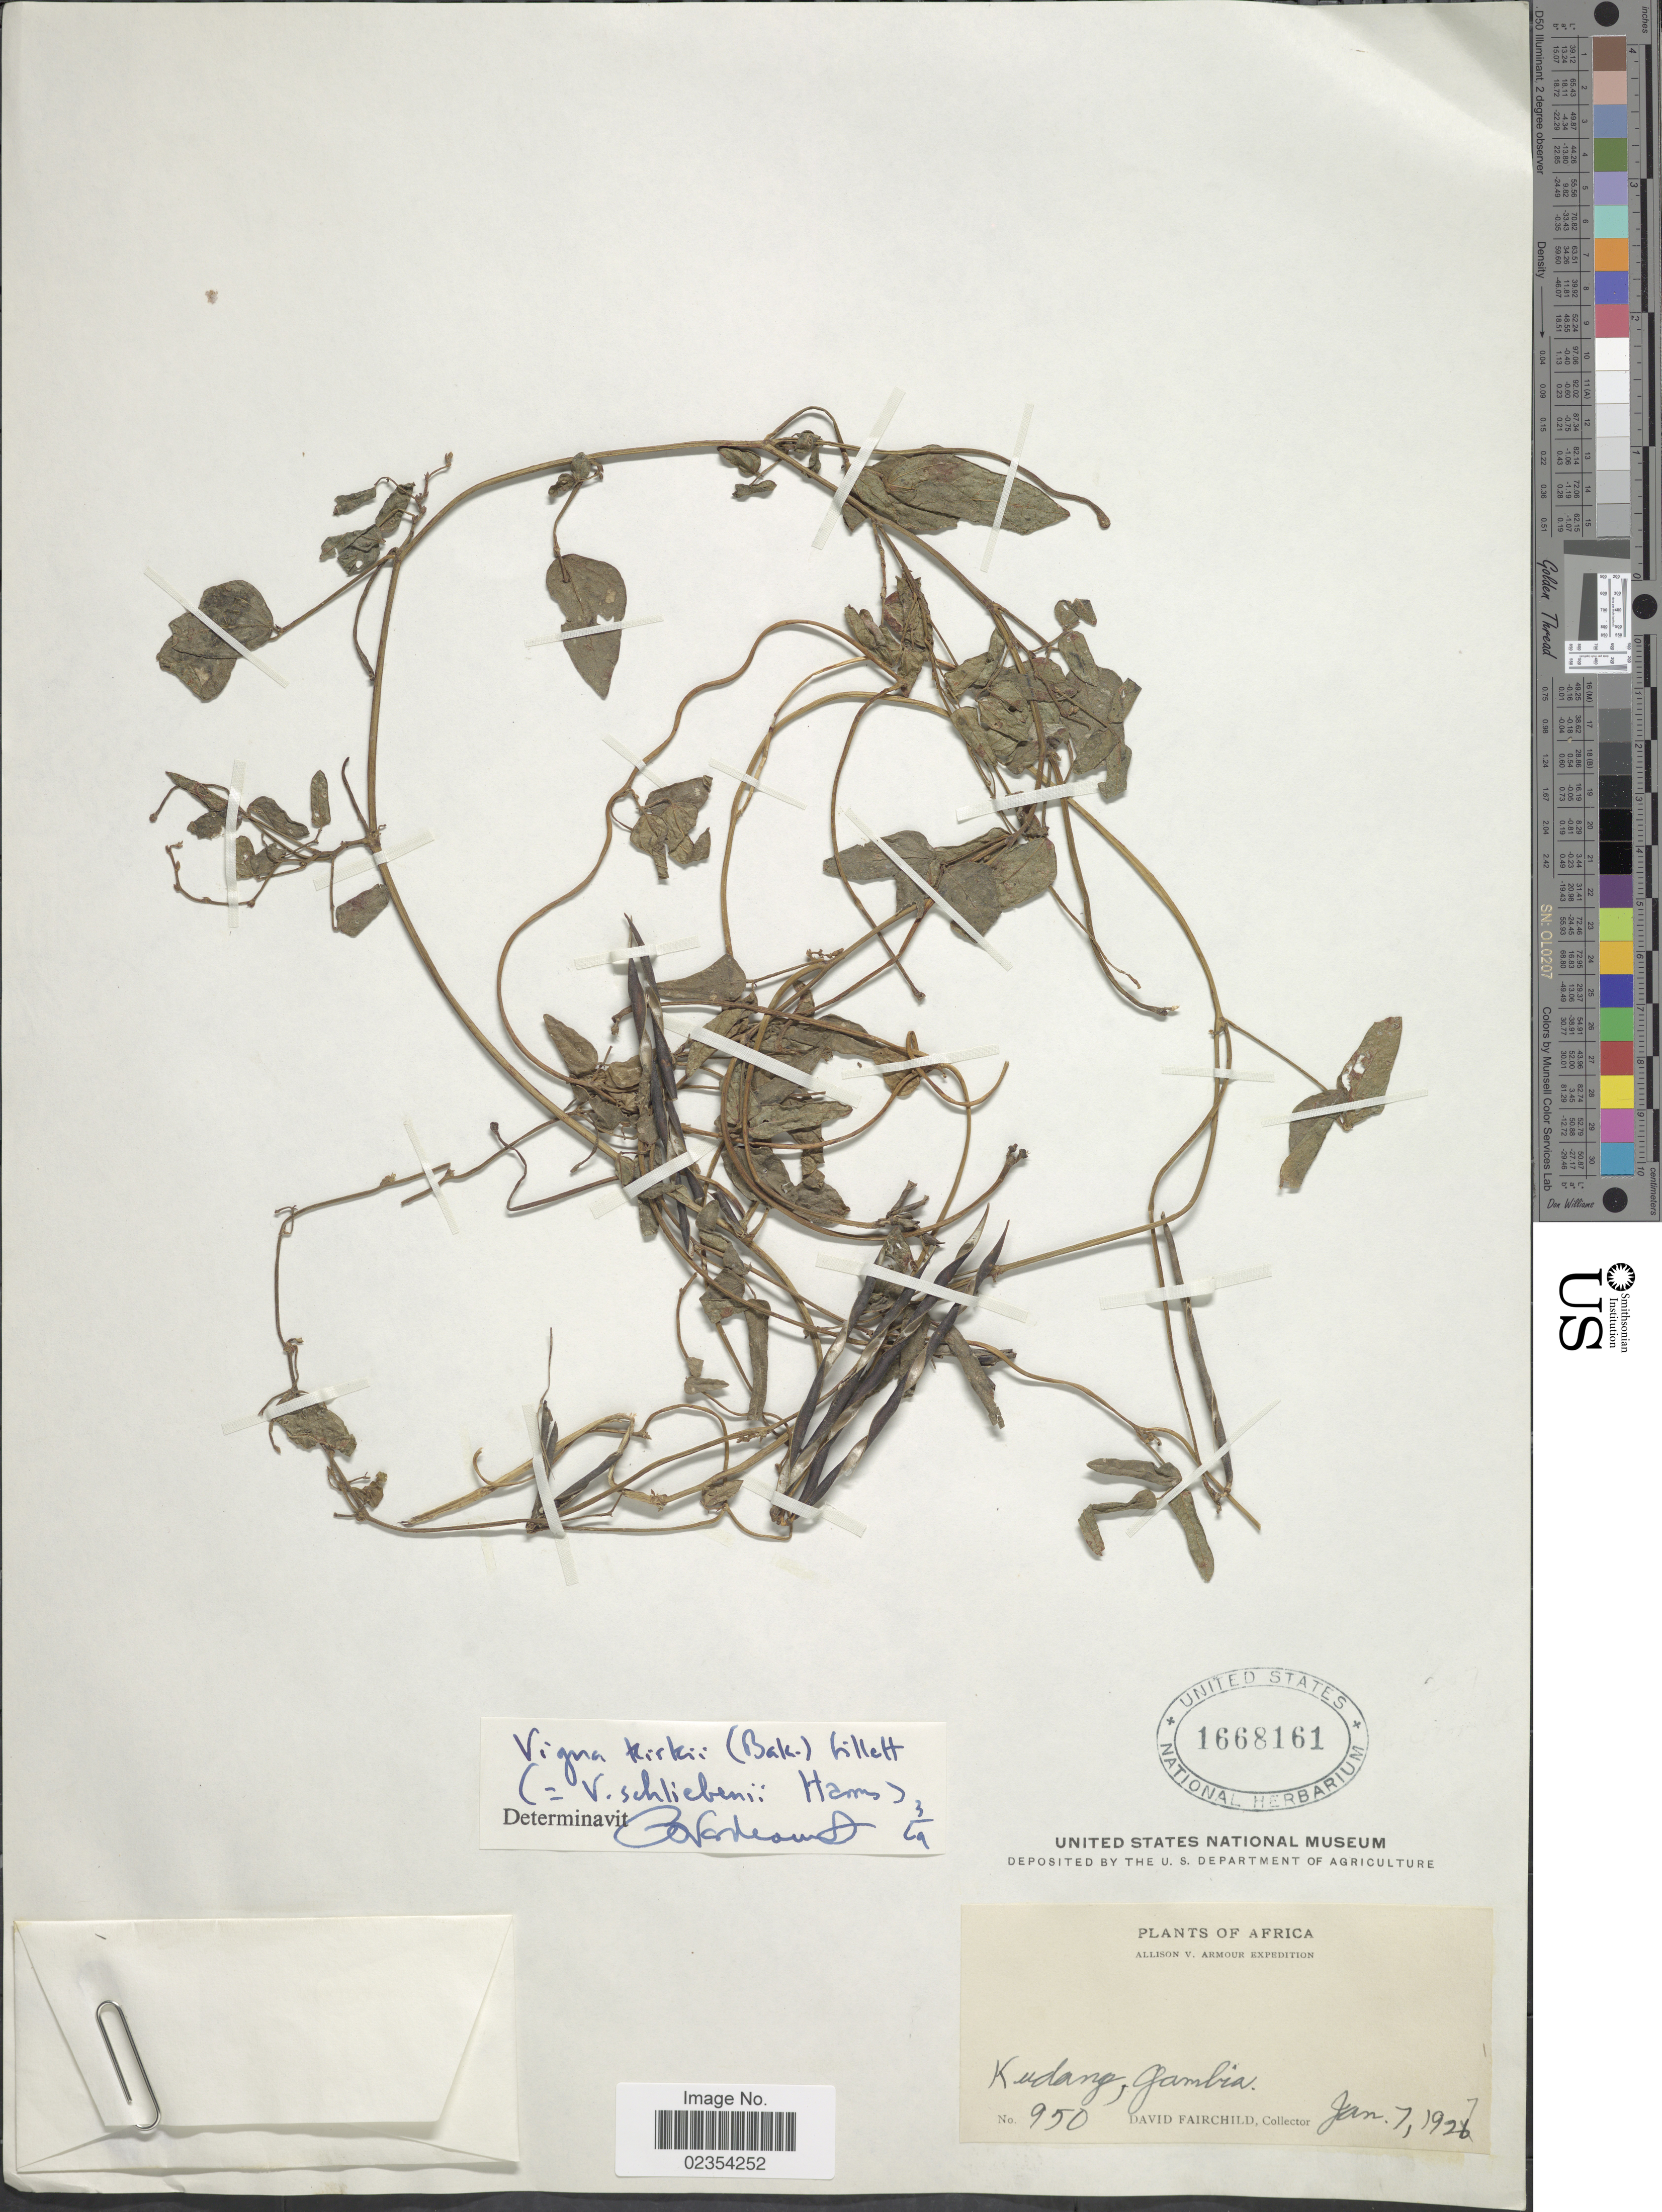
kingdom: Plantae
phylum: Tracheophyta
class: Magnoliopsida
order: Fabales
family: Fabaceae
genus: Vigna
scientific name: Vigna kirkii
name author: (Baker) J.B. Gillett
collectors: D. Fairchild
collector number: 950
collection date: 1927-01-07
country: Gambia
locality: Kudang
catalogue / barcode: US 1668161